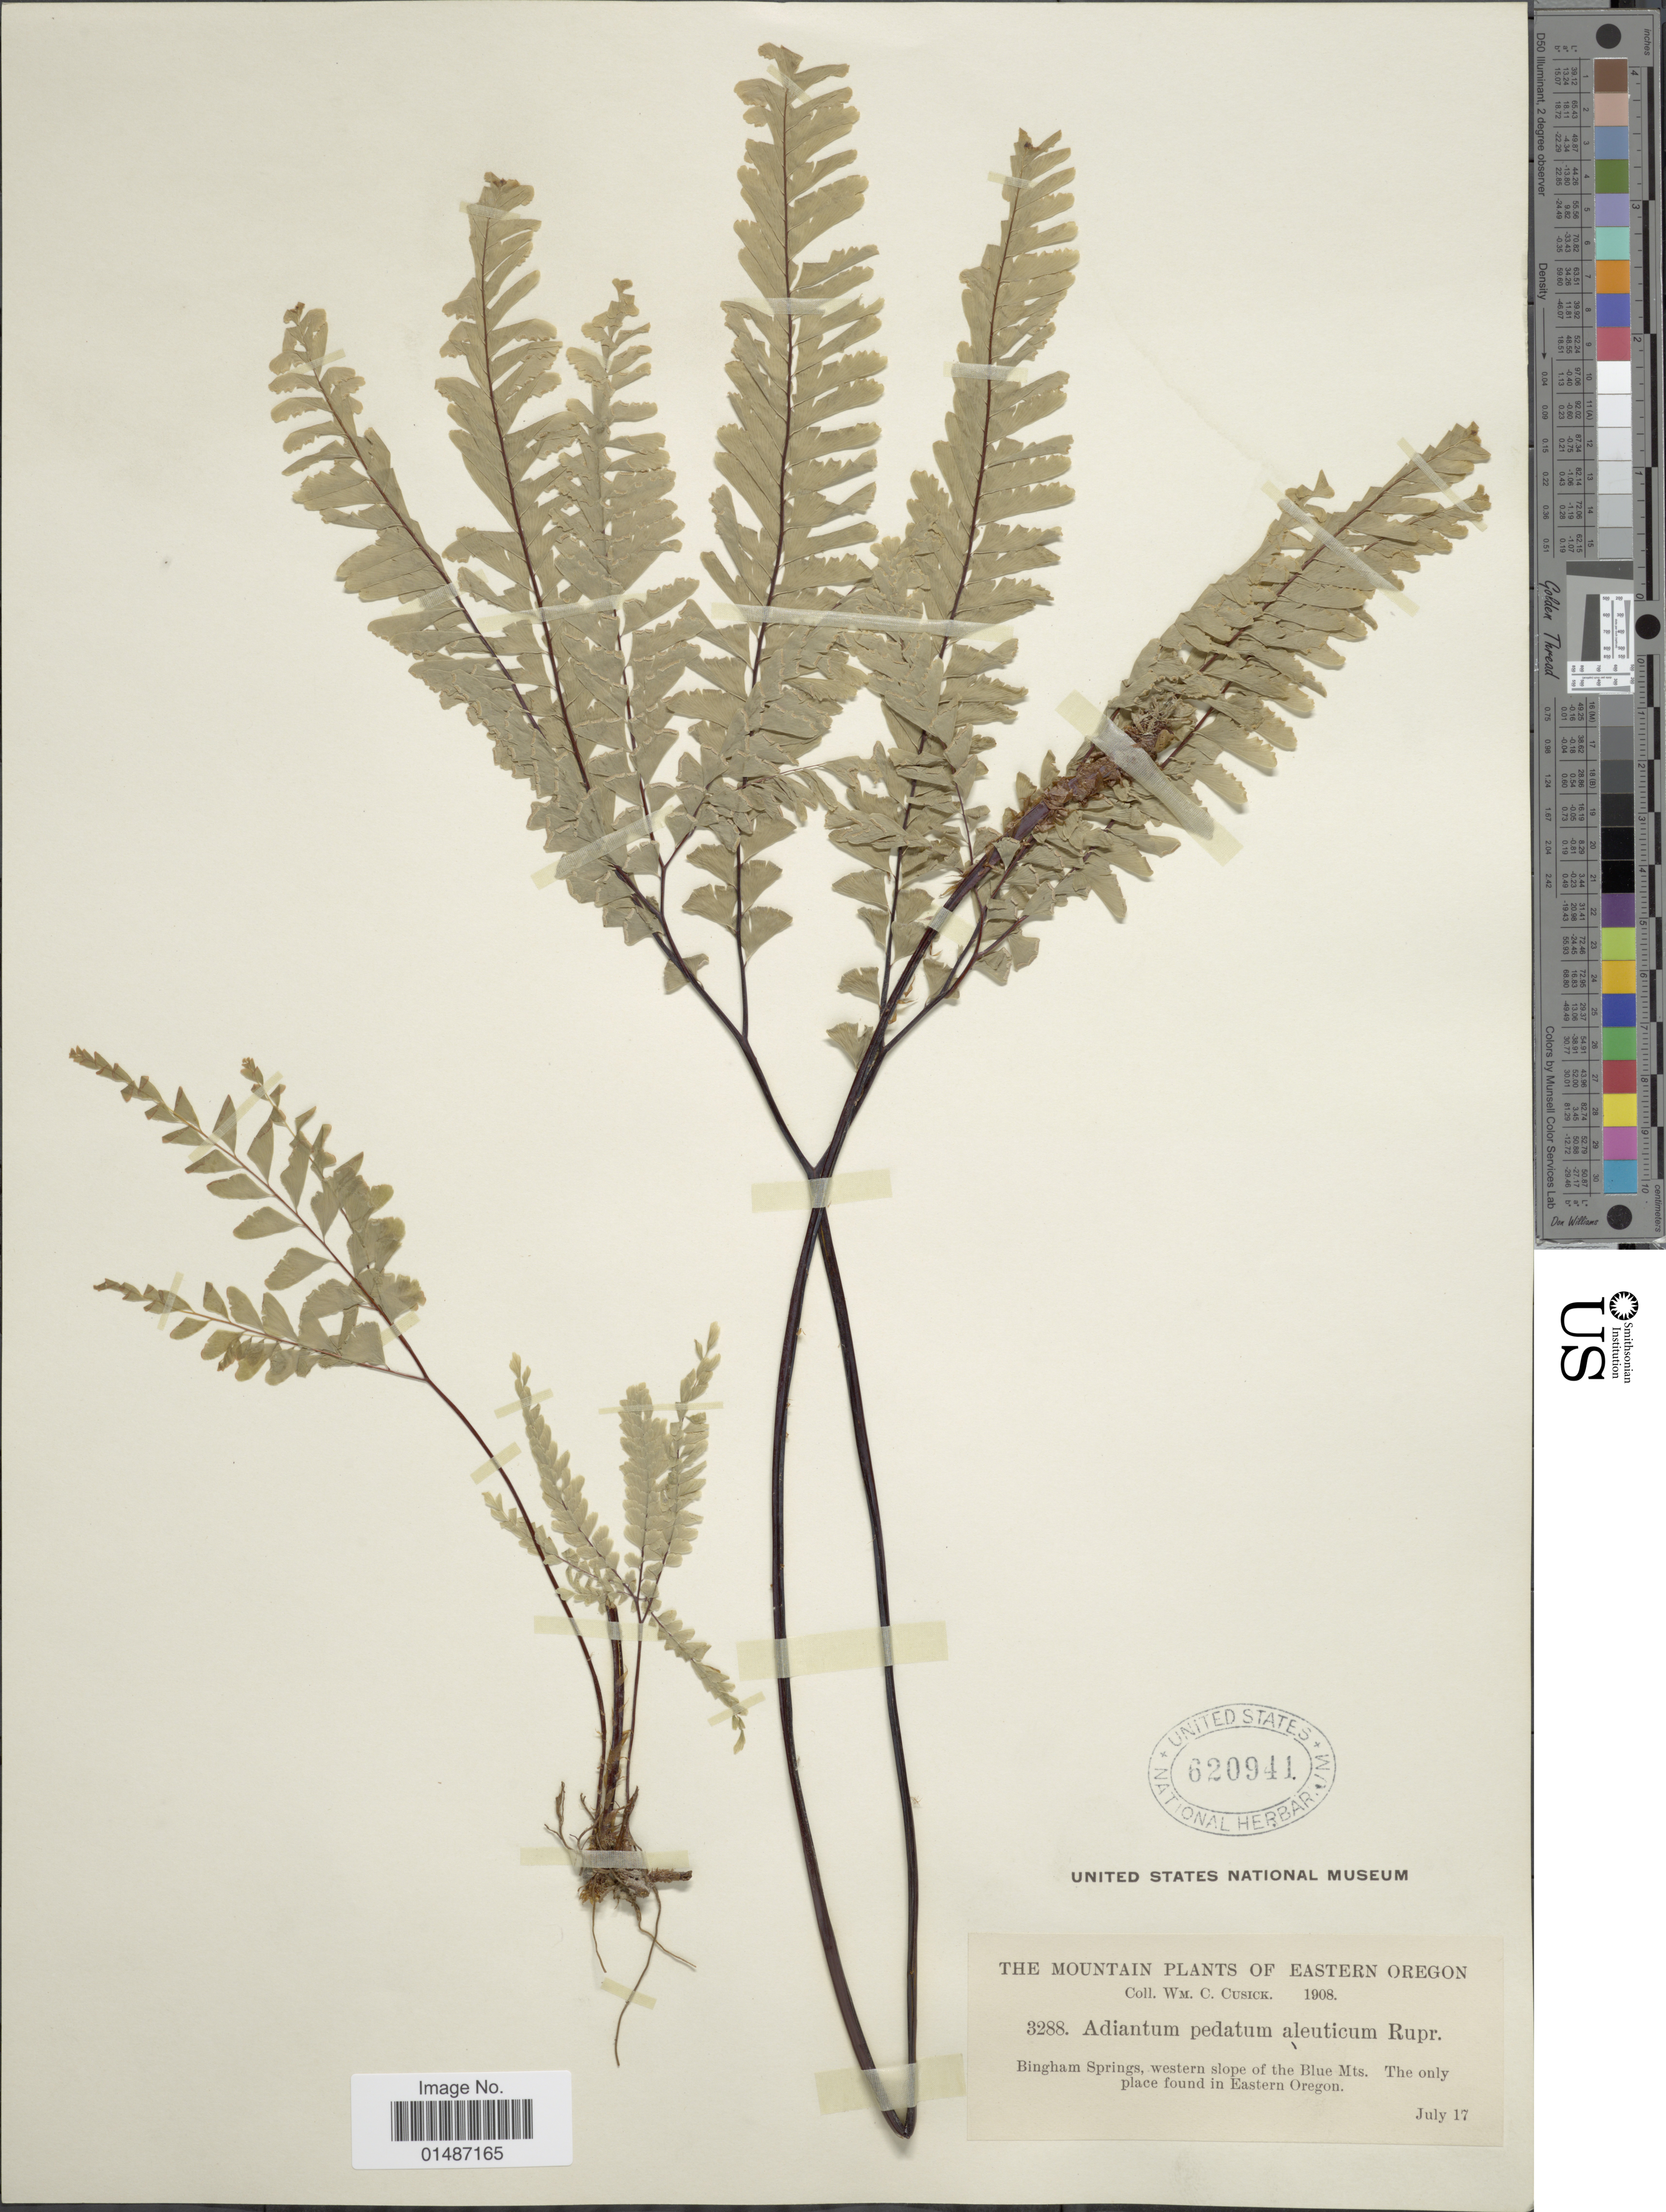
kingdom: Plantae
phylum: Tracheophyta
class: Polypodiopsida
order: Polypodiales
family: Pteridaceae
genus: Adiantum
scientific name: Adiantum pedatum subsp. aleuticum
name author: (Rupr.) Calder & Roy L. Taylor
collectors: W. C. Cusick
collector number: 3288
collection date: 1908-07-17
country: United States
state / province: Oregon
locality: Eastern Oregon. Bingham Springs, western slope of the Blue Mts.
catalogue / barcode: US 620941